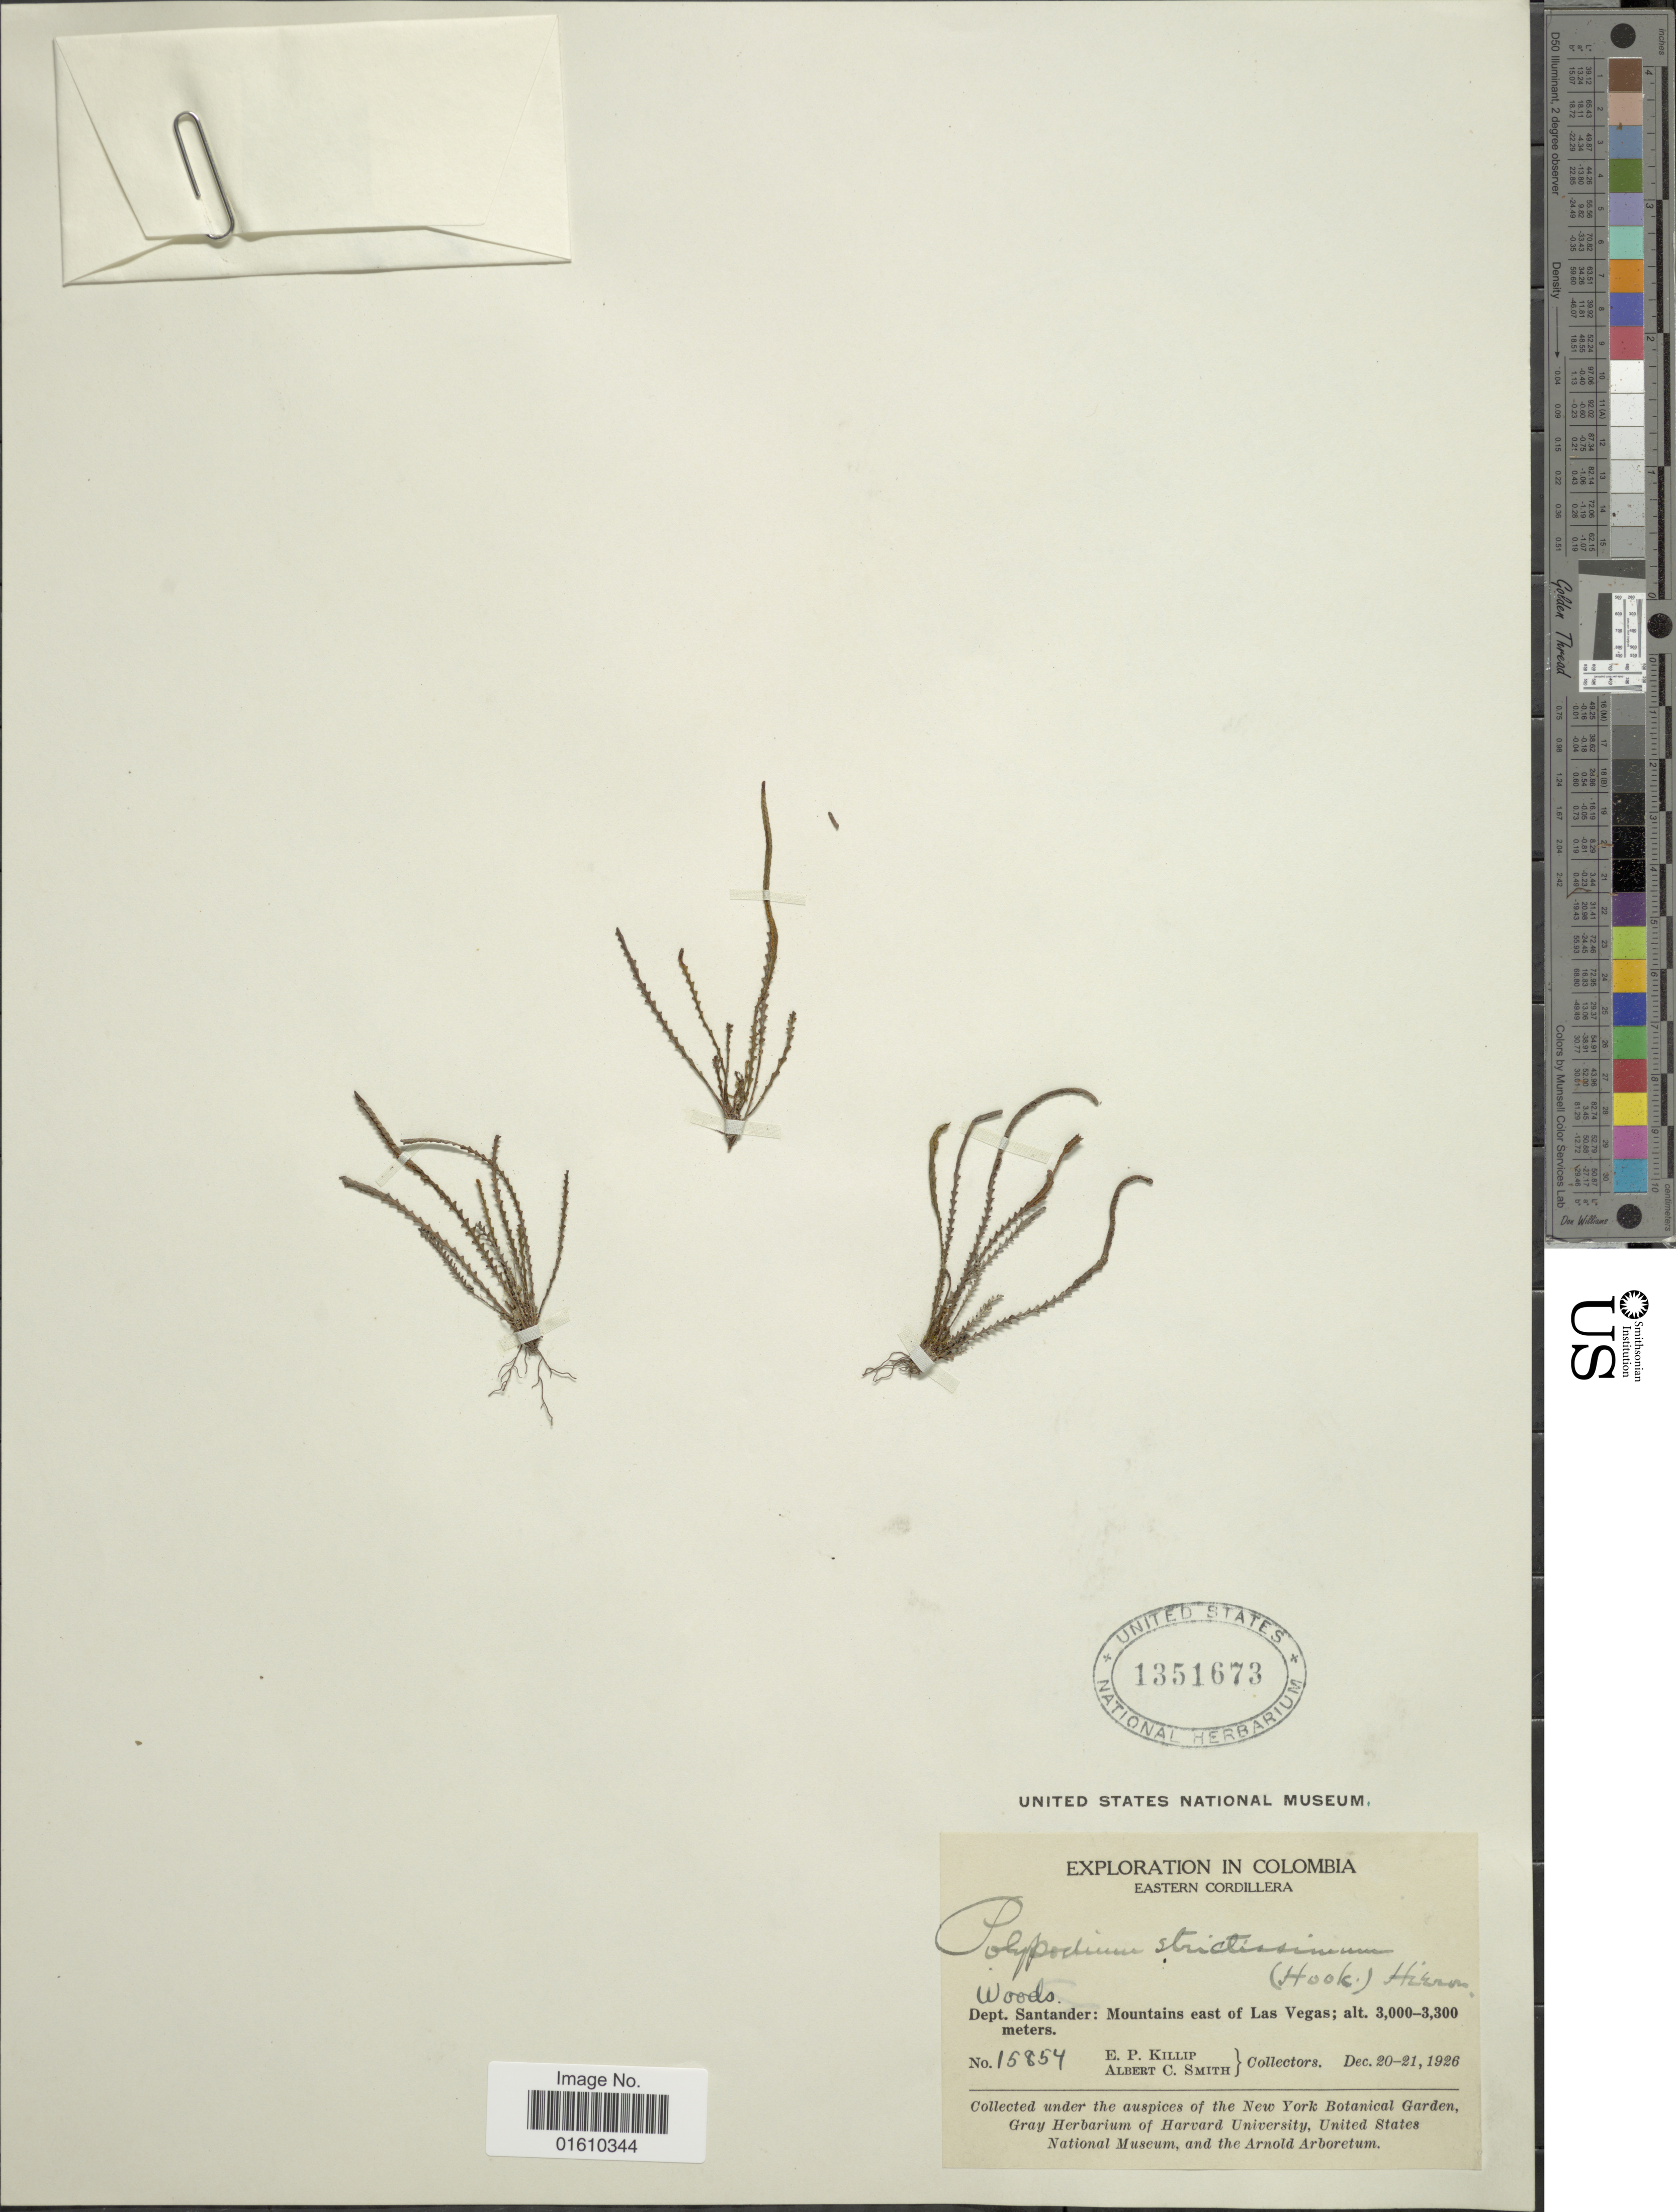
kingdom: Plantae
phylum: Tracheophyta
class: Polypodiopsida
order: Polypodiales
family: Polypodiaceae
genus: Stenogrammitis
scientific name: Stenogrammitis jamesonii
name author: (Hook.) Labiak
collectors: E. P. Killip & A. C. Smith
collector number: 15854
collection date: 1926-12-20/1926-12-21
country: Colombia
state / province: Santander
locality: Eastern Cordillera, Mountains east of Las Vegas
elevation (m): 3000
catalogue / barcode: US 1351673